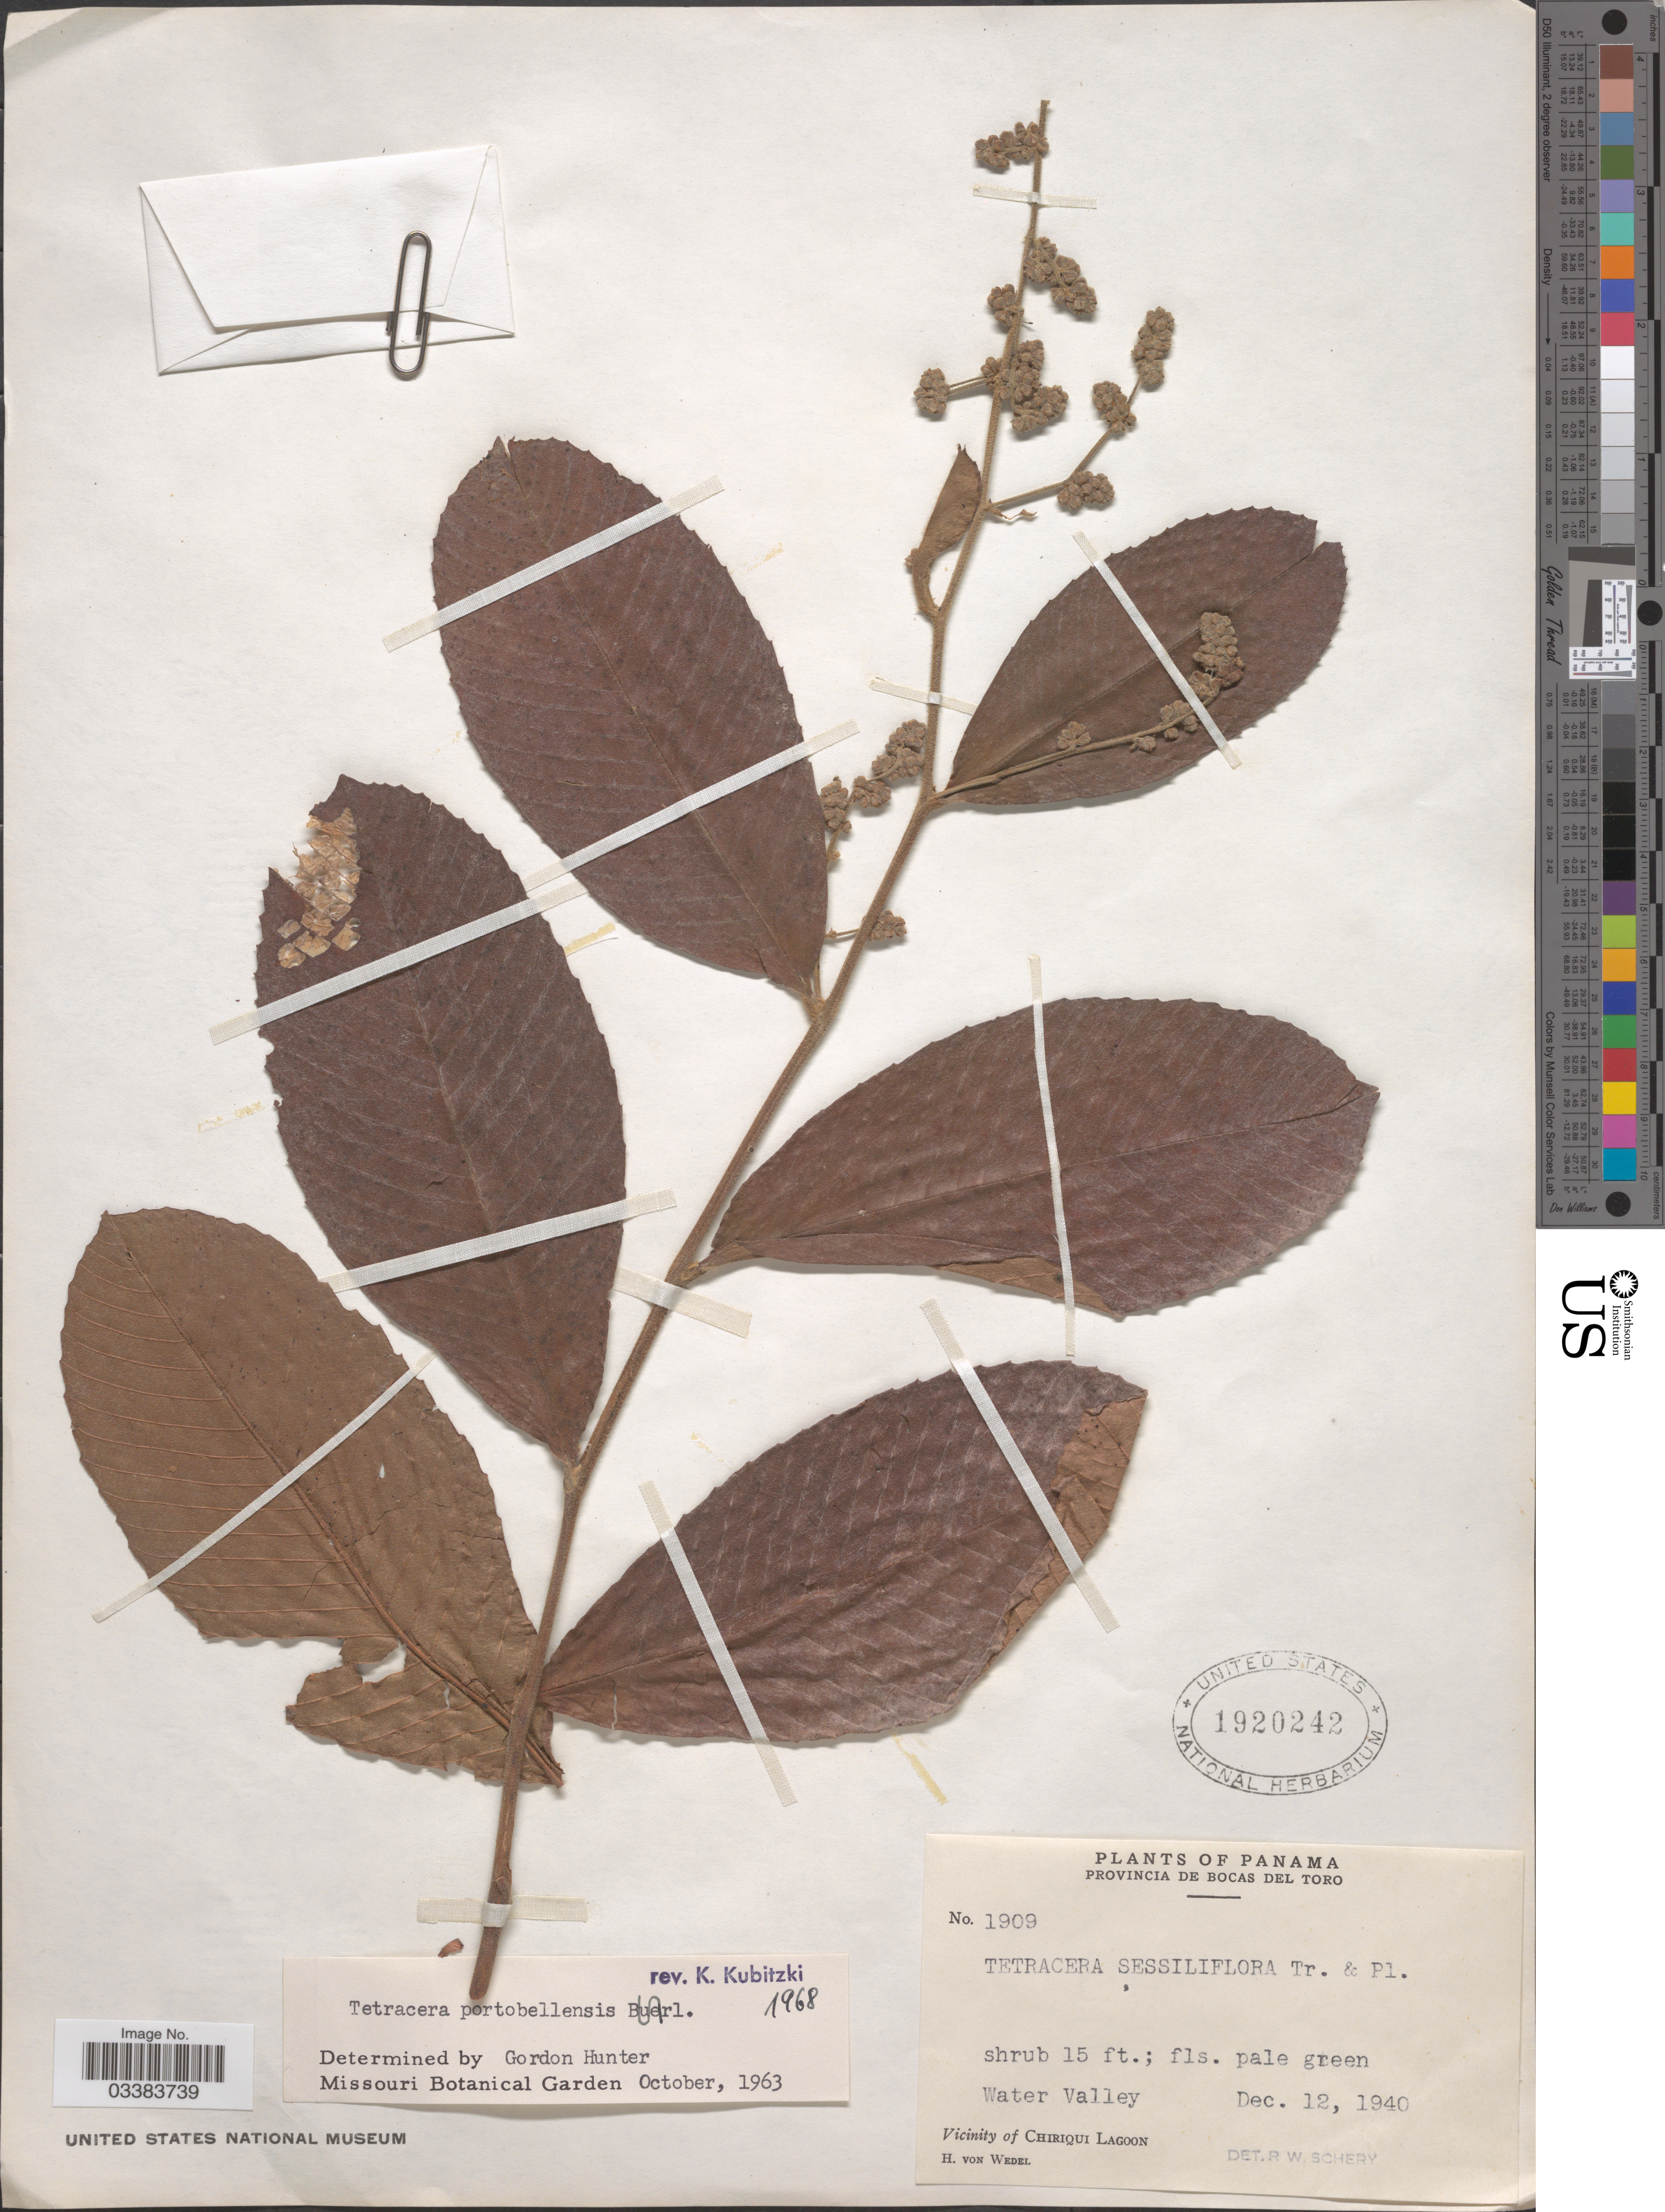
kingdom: Plantae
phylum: Tracheophyta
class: Magnoliopsida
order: Dilleniales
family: Dilleniaceae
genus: Tetracera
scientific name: Tetracera portobellensis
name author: Beurl.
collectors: H. von Wedel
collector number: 1909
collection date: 1940-12-12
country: Panama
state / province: Bocas del Toro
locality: Water Valley, Vicinity of Chiriqui Lagoon.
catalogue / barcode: US 1920242